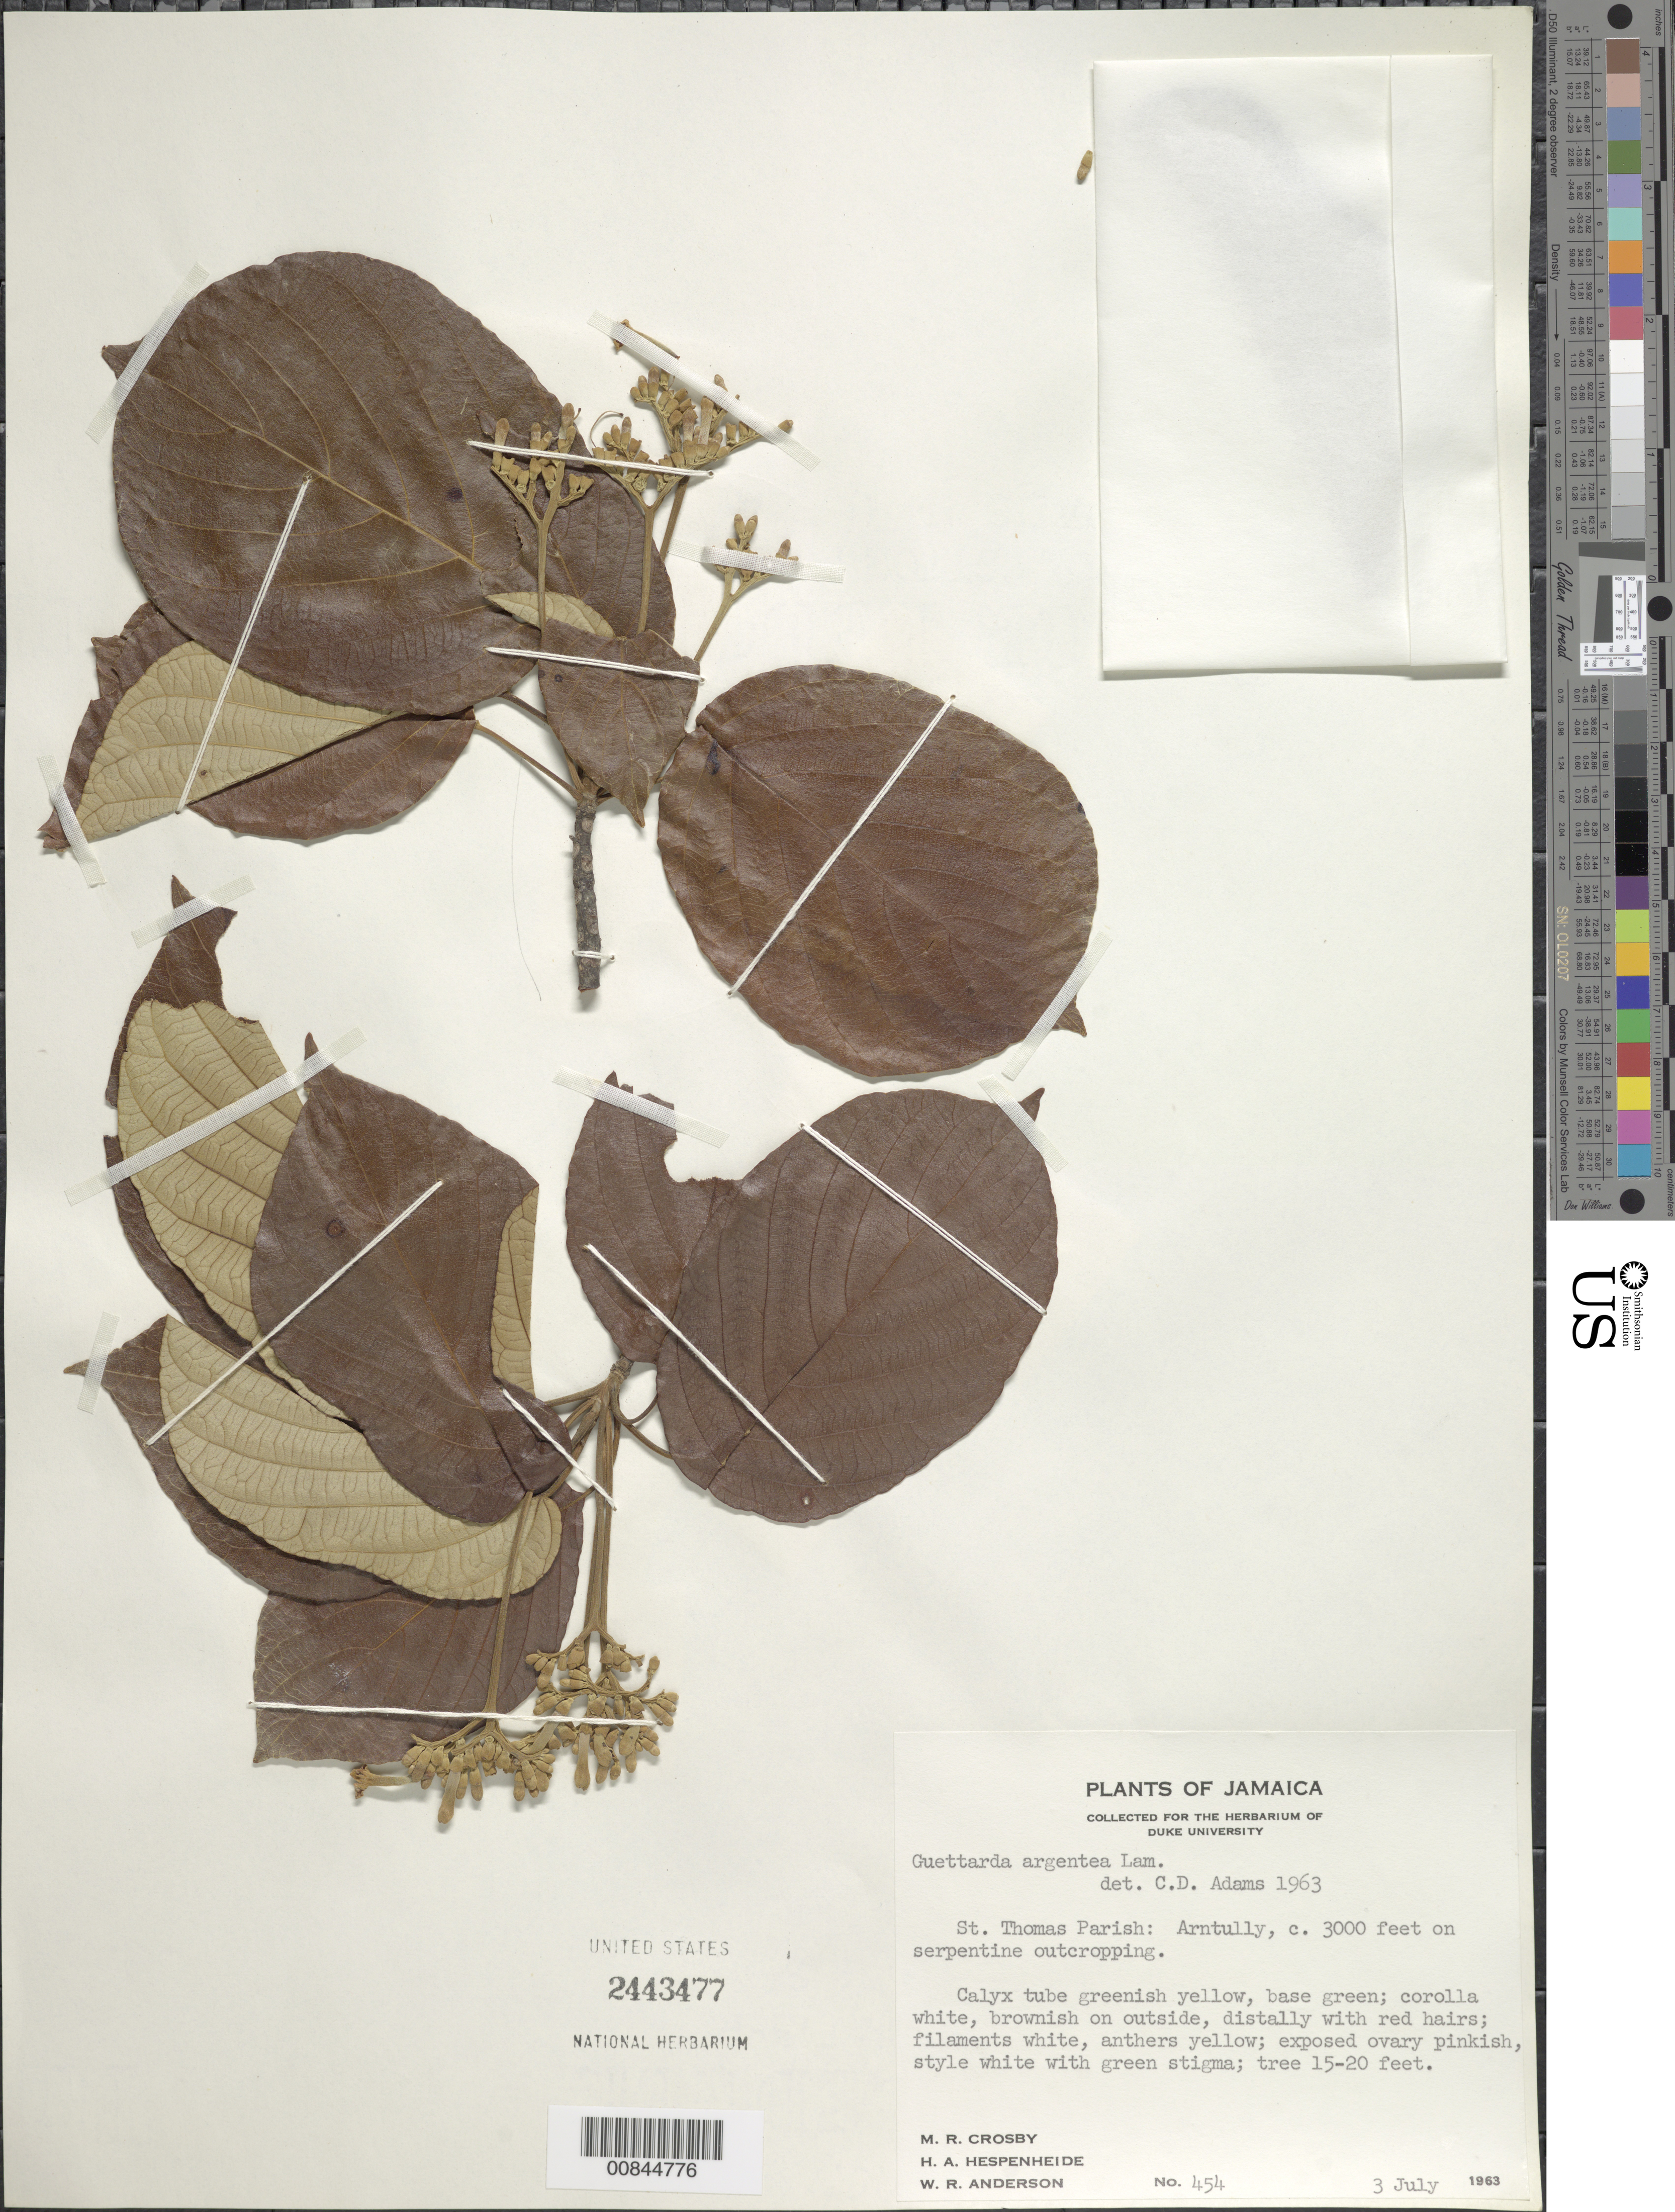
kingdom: Plantae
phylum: Tracheophyta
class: Magnoliopsida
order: Gentianales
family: Rubiaceae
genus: Guettarda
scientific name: Guettarda argentea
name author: Lam.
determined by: Adams, C. D.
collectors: M. R. Crosby, H. A. Hespenheide & W. R. Anderson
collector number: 454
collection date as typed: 03 Jul 1963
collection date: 1963-07-03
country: Jamaica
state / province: Saint Thomas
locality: Arntully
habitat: Serpentine outcropping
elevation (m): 914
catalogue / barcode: US 2443477